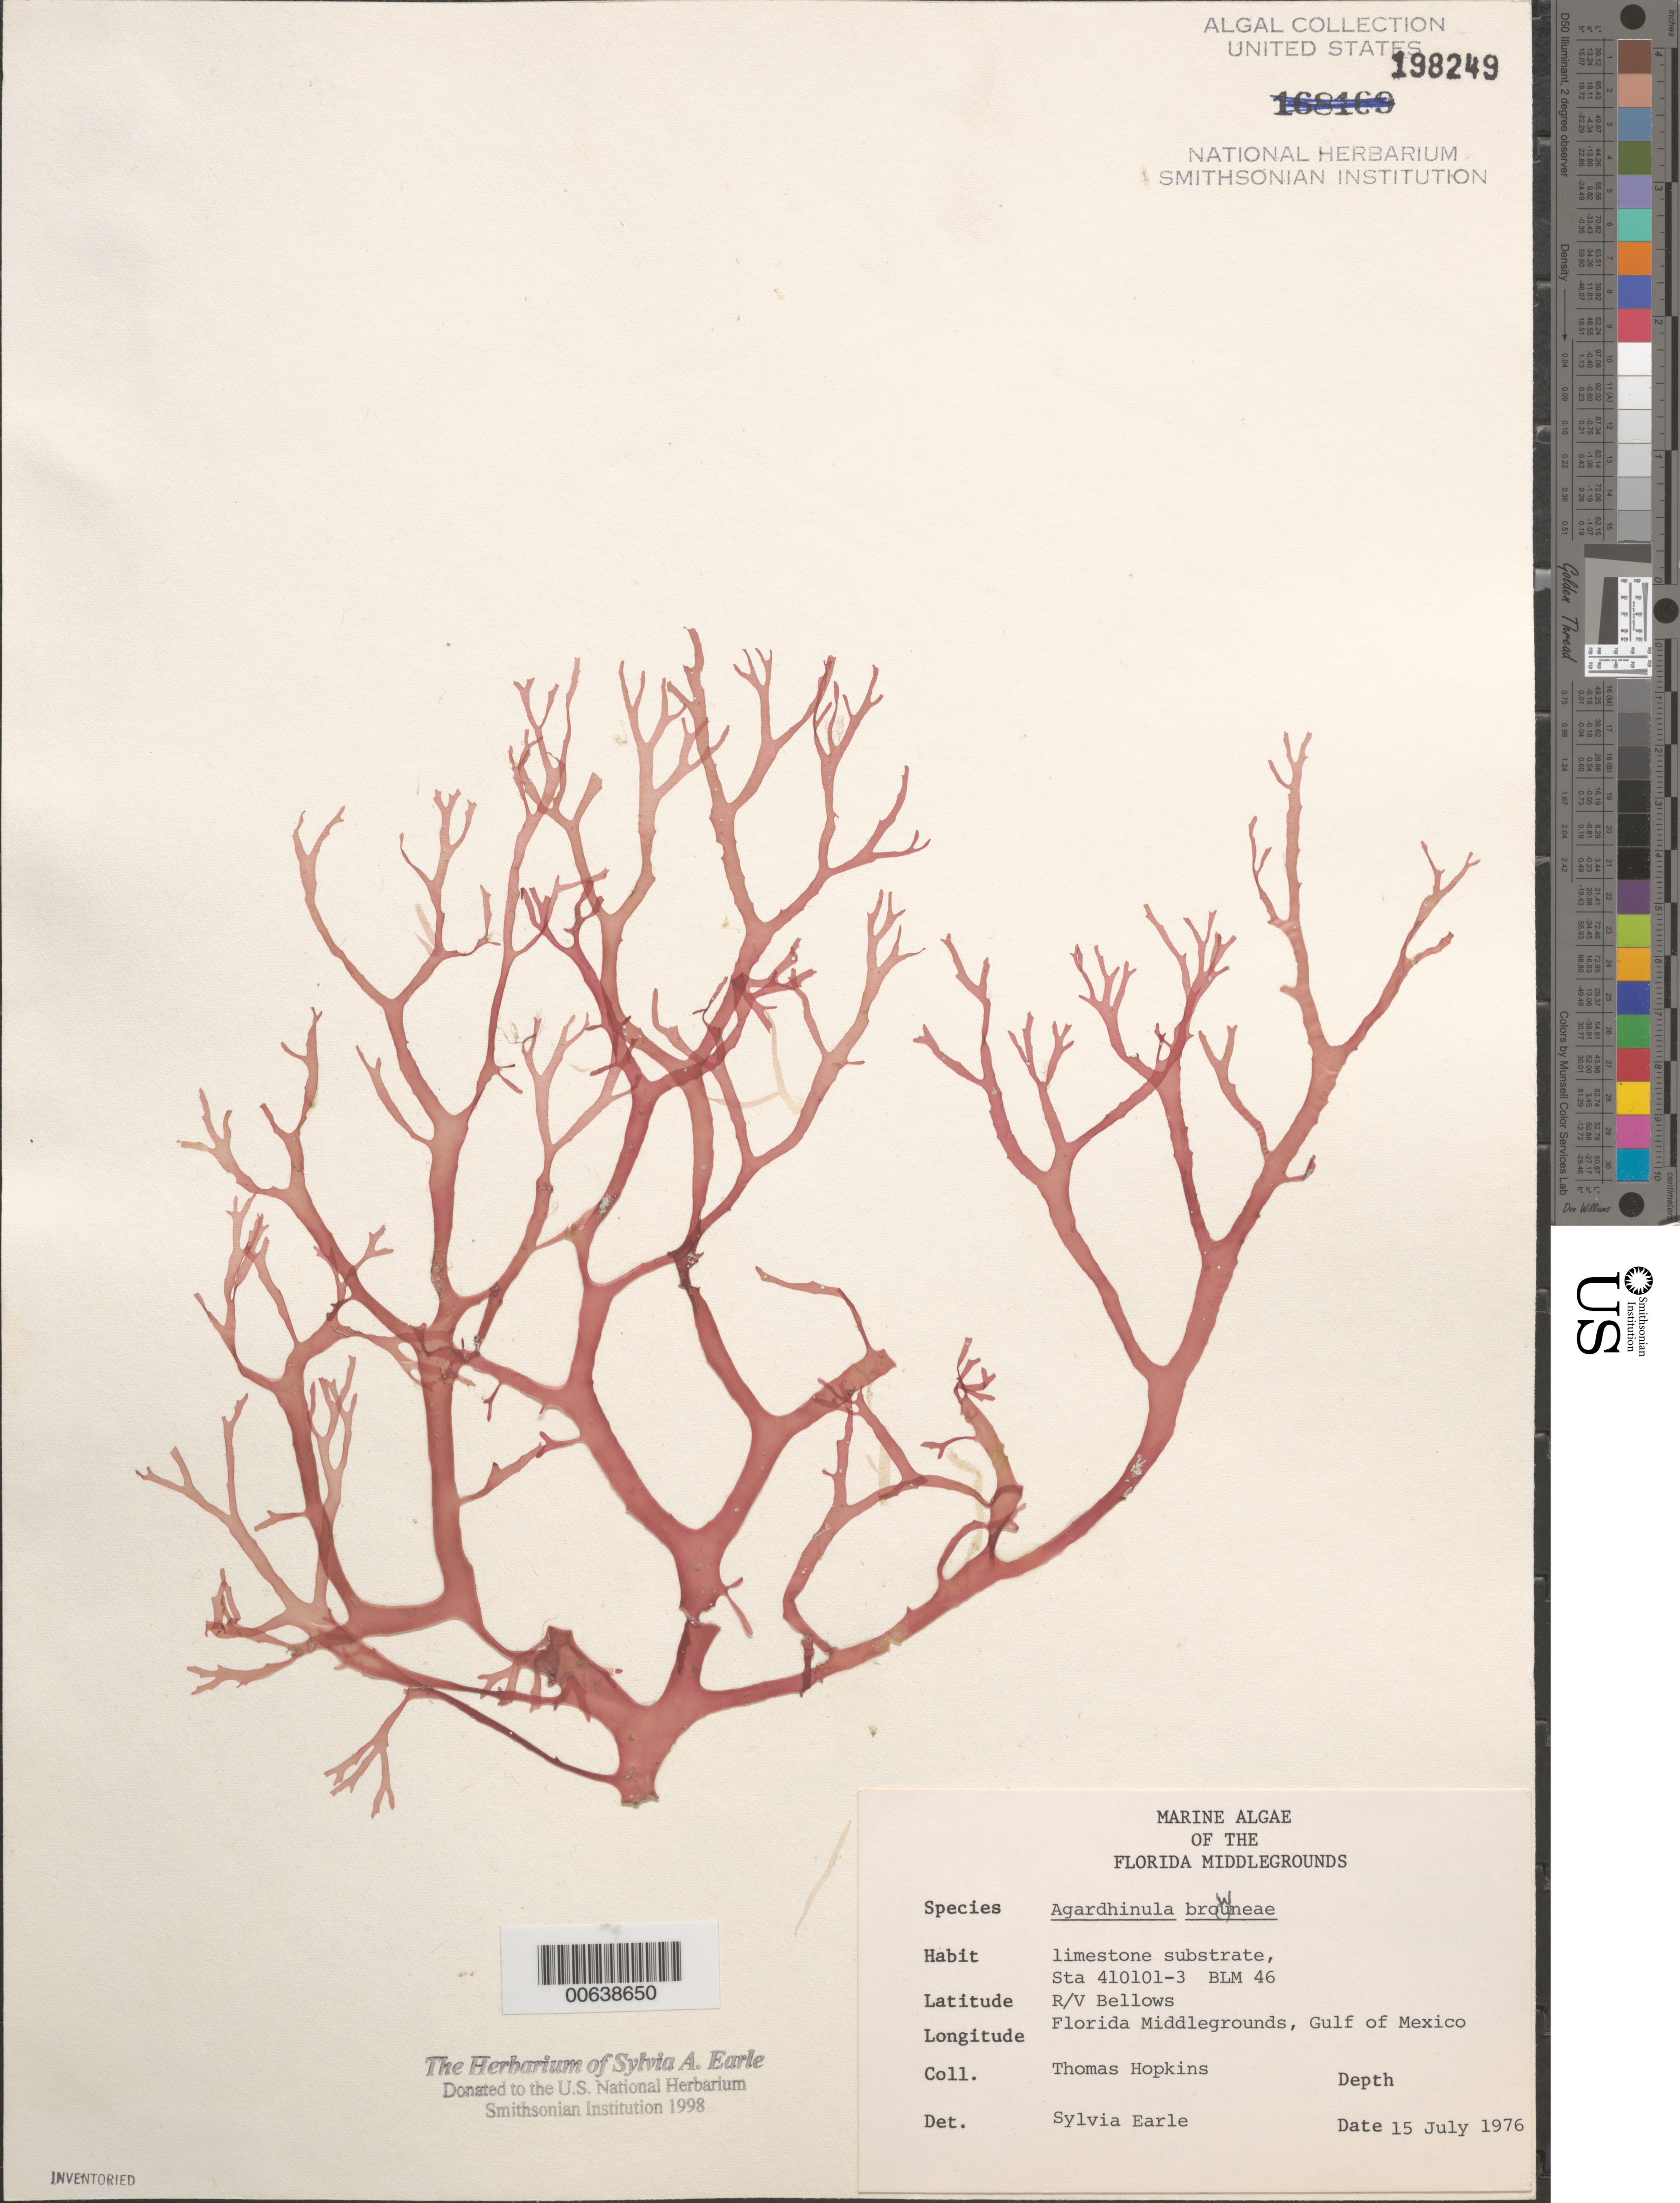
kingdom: Plantae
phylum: Rhodophyta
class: Florideophyceae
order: Rhodymeniales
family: Rhodymeniaceae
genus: Agardhinula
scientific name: Agardhinula browneae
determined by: Earle, S. A.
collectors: T. Hopkins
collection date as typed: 15 Jul 1976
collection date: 1976-07-15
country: United States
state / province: Florida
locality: Florida Middle Grounds, Gulf of Mexico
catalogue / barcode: US 198249